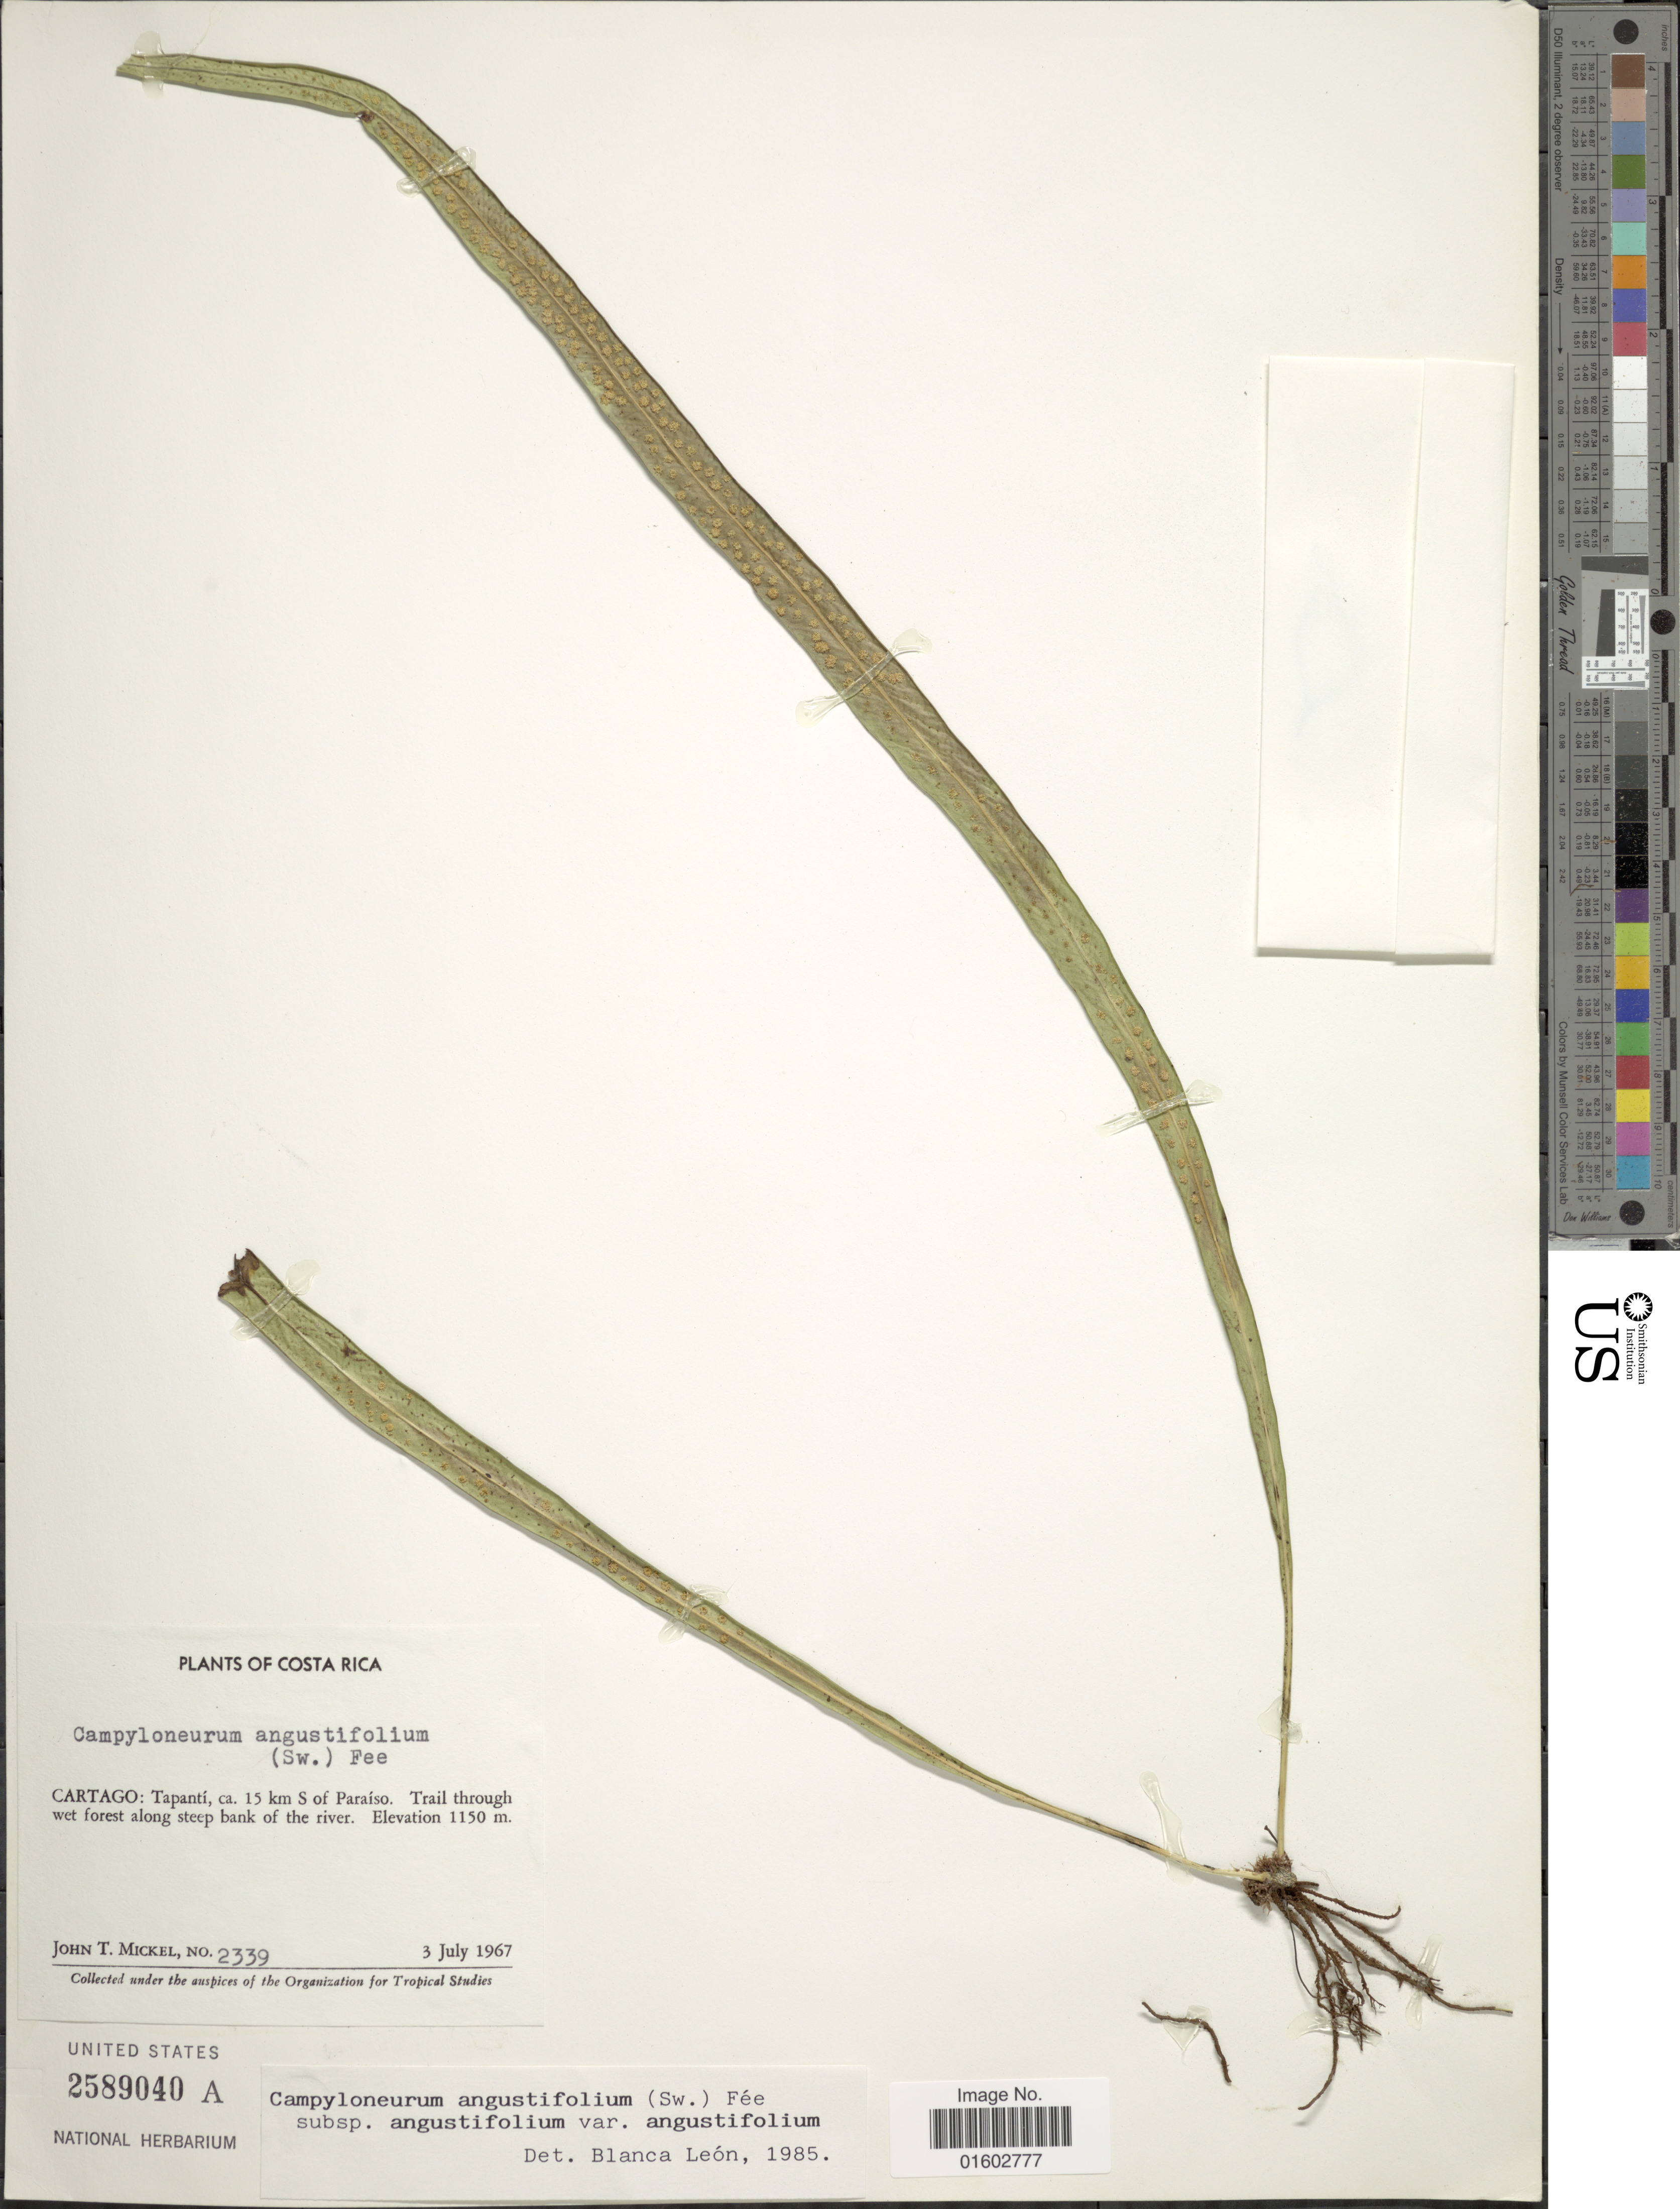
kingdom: Plantae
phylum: Tracheophyta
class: Polypodiopsida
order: Polypodiales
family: Polypodiaceae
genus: Campyloneurum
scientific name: Campyloneurum angustifolium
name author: (Sw.) Fée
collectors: J. T. Mickel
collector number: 2339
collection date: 1967-07-03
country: Costa Rica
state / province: Cartago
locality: Tapani, ca. 15 km S of Paraiso, Trail through wet forest along steep bank of river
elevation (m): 1150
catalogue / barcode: US 2589040A